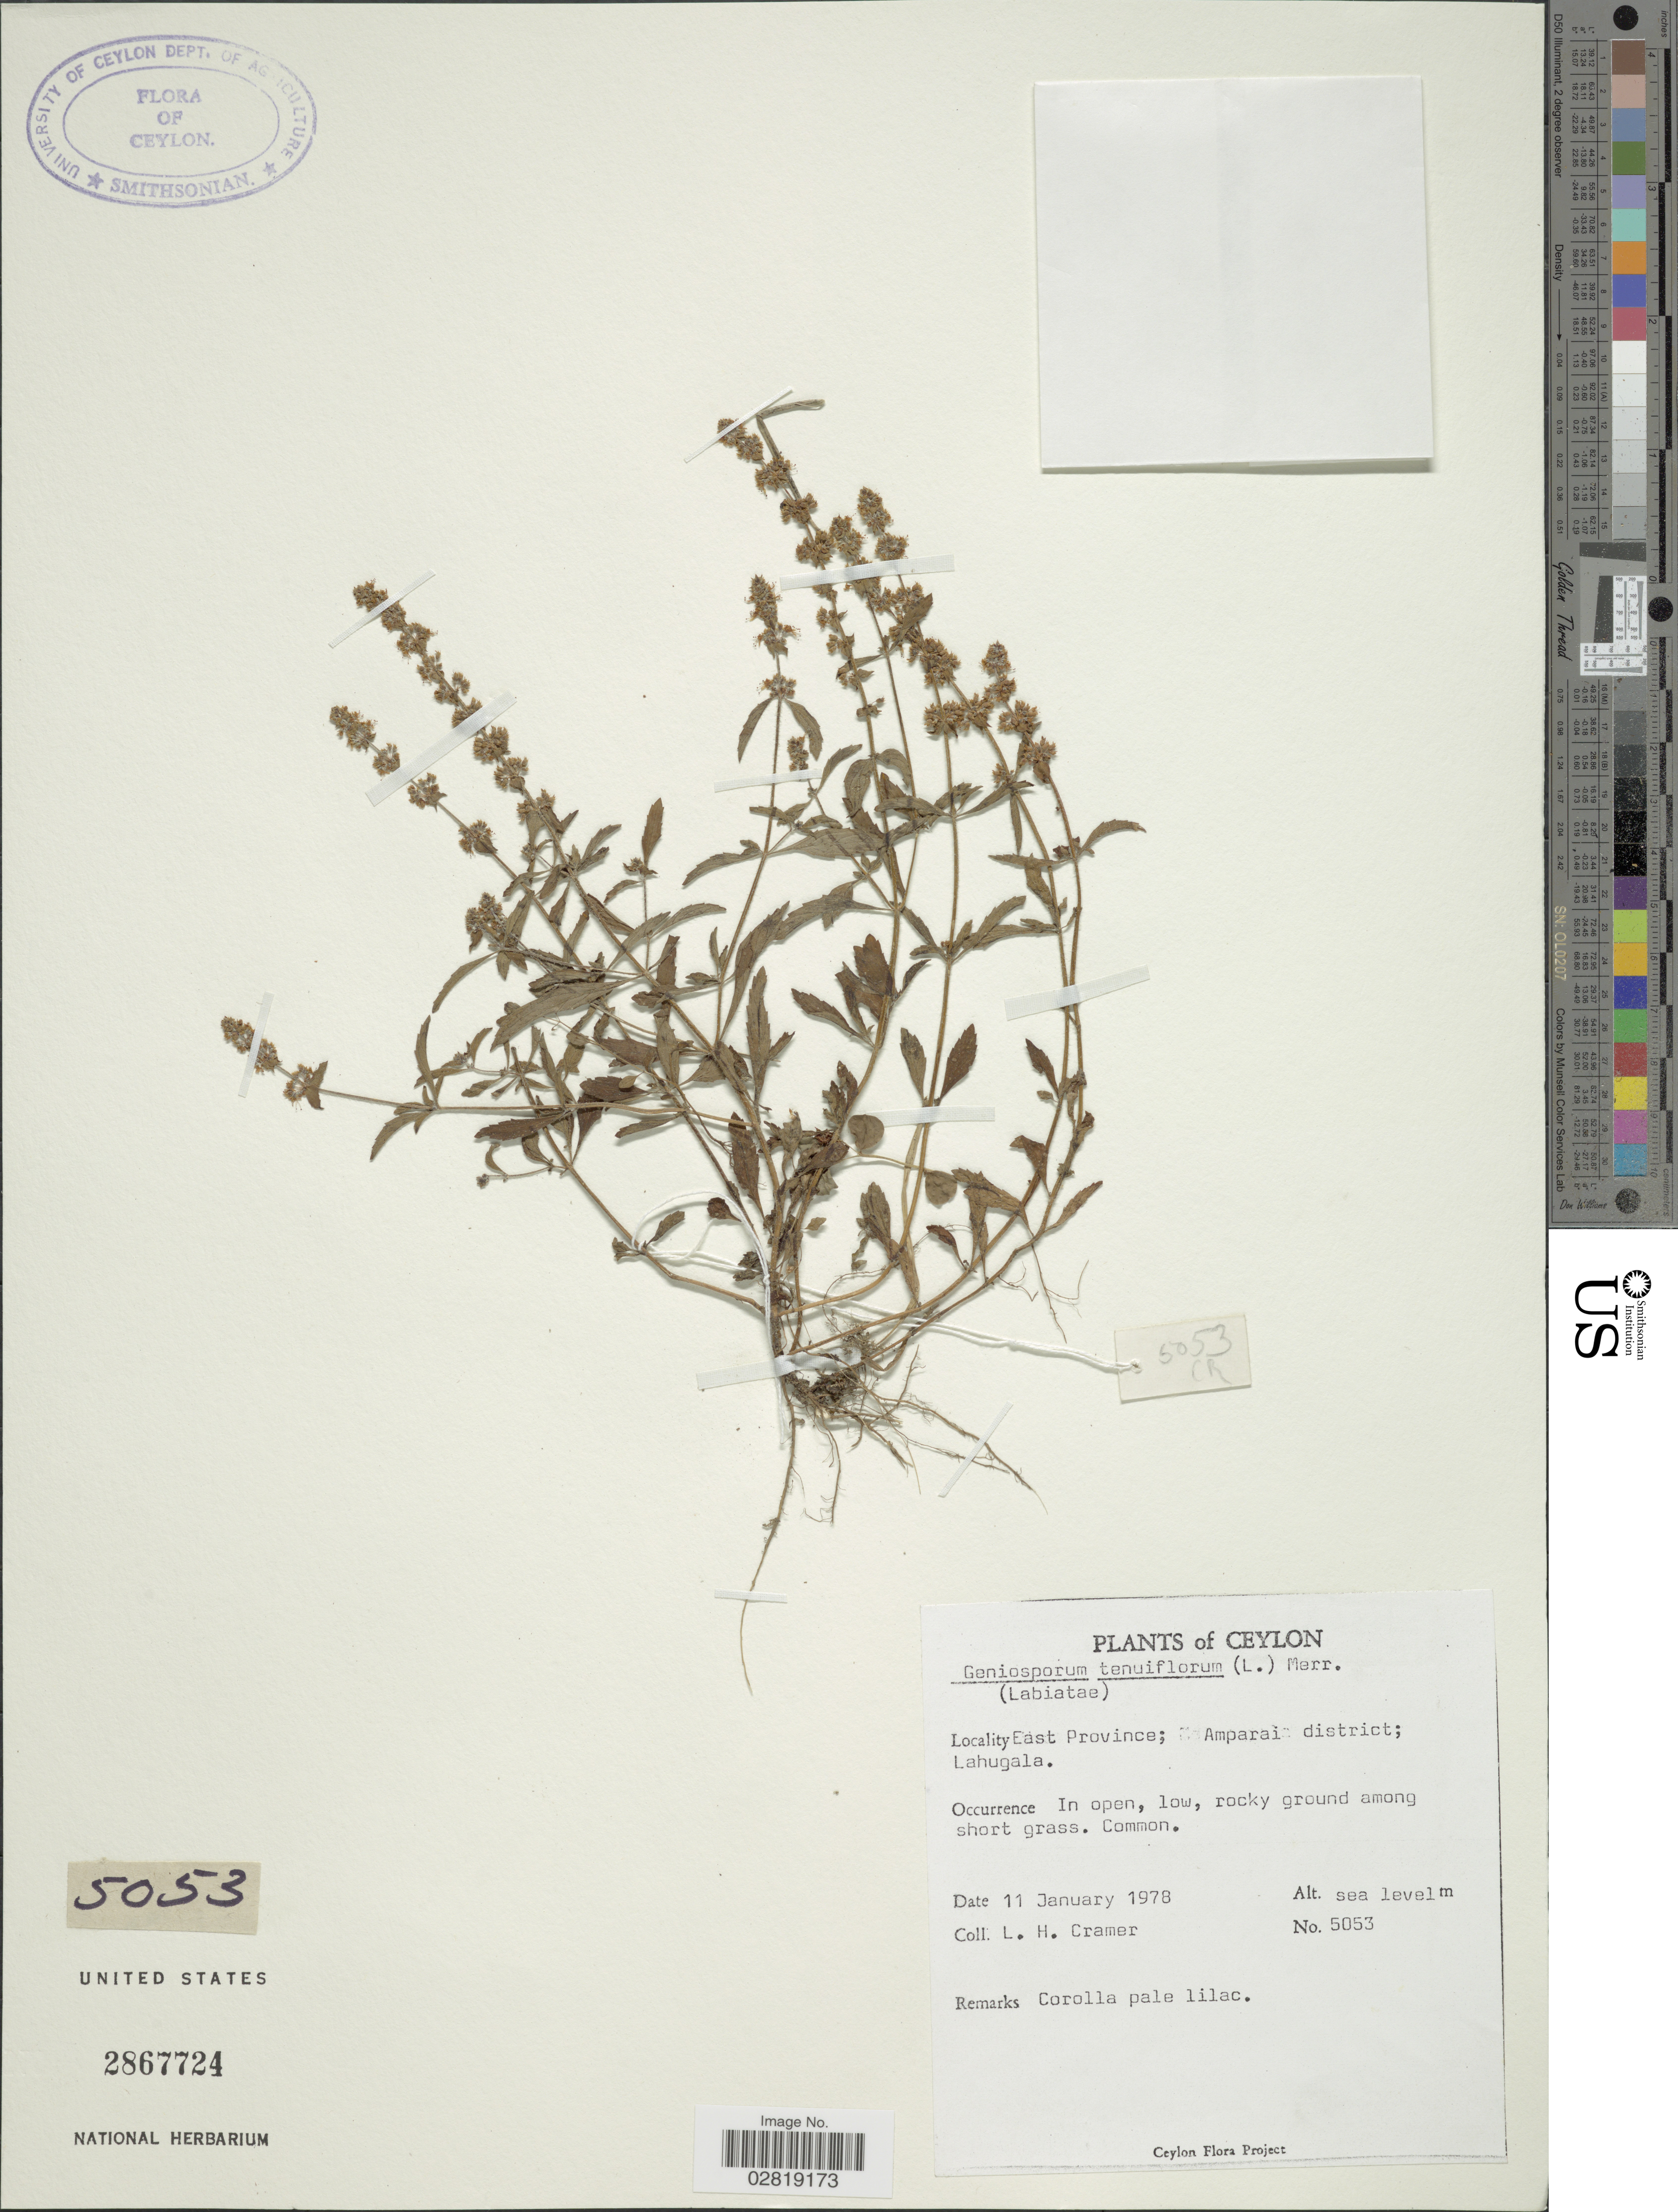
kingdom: Plantae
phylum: Tracheophyta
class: Magnoliopsida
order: Lamiales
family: Lamiaceae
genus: Geniosporum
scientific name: Geniosporum tenuiflorum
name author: (L.) Merr.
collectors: L. H. Cramer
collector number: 5053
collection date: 1978-01-11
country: Sri Lanka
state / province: Eastern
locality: Ceylon. East Province; Amparai district; Lahugala.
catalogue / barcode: US 2867724